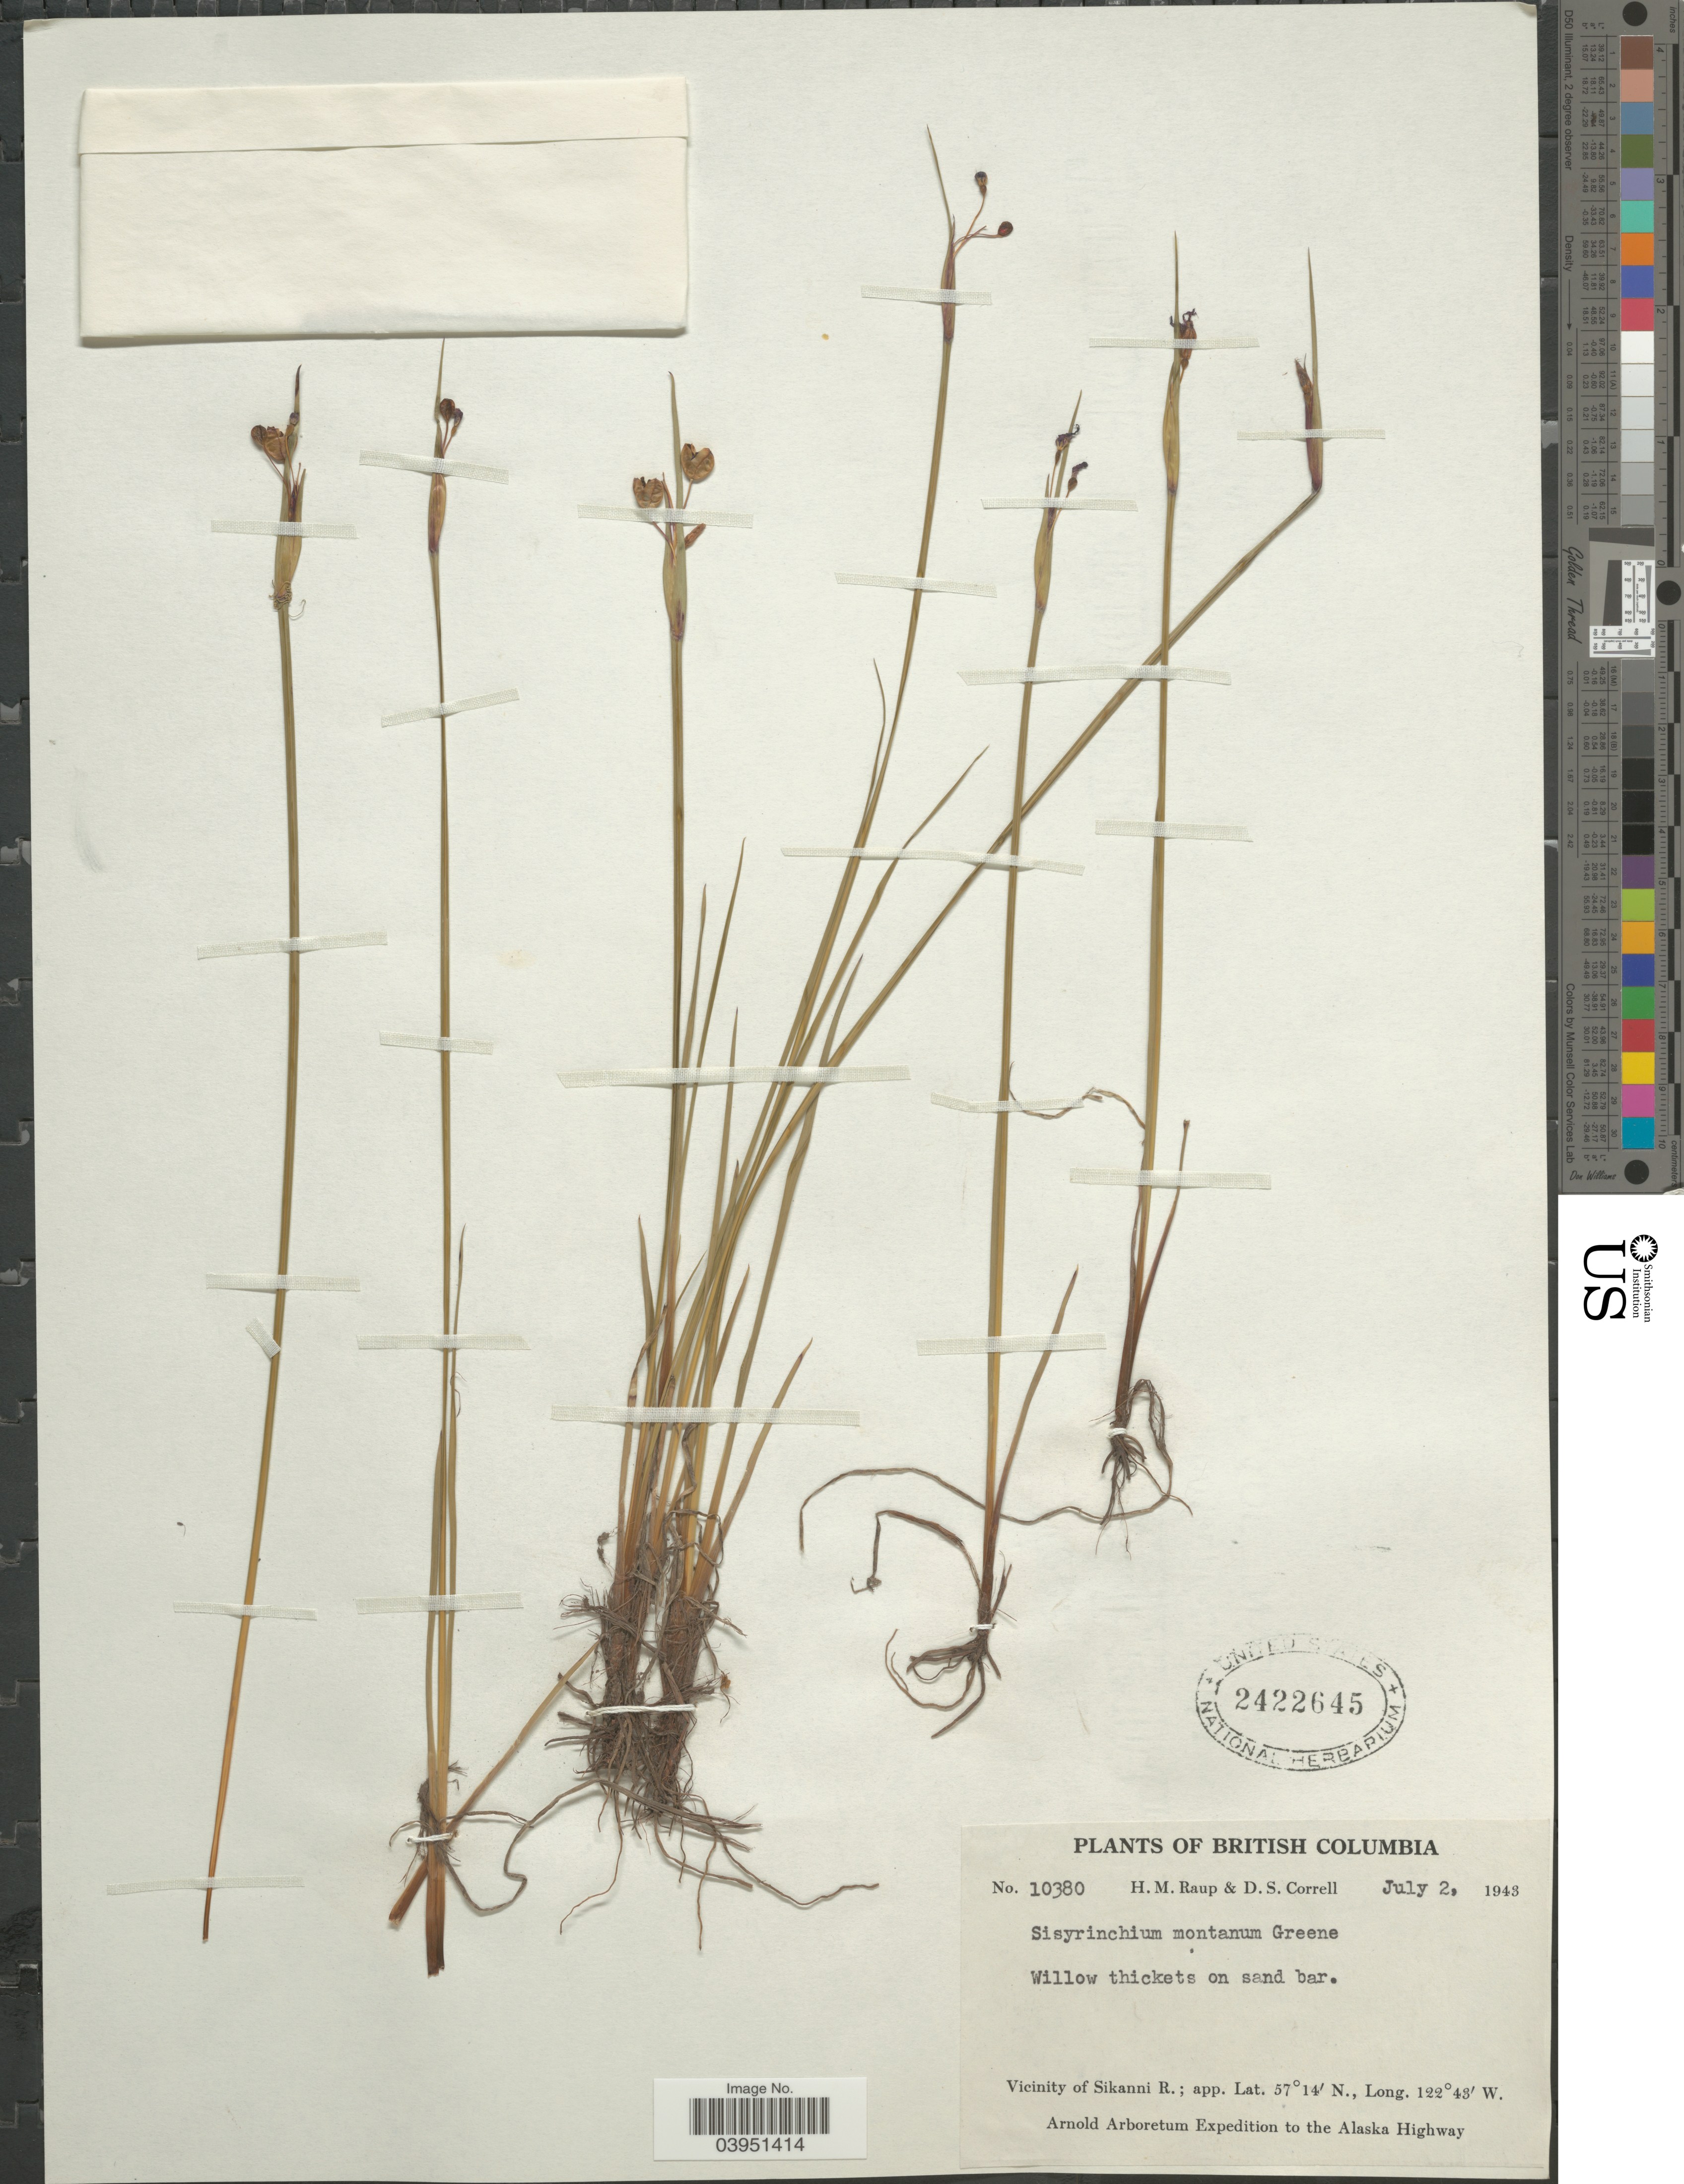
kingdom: Plantae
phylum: Tracheophyta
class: Liliopsida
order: Asparagales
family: Iridaceae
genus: Sisyrinchium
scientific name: Sisyrinchium montanum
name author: Greene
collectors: H. Raup & D. S. Correll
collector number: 10380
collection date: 1943-07-02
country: Canada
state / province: British Columbia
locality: Willow thickets on sand bar. Vicinity of Sikanni R. The Alaska Highway.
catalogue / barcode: US 2422645